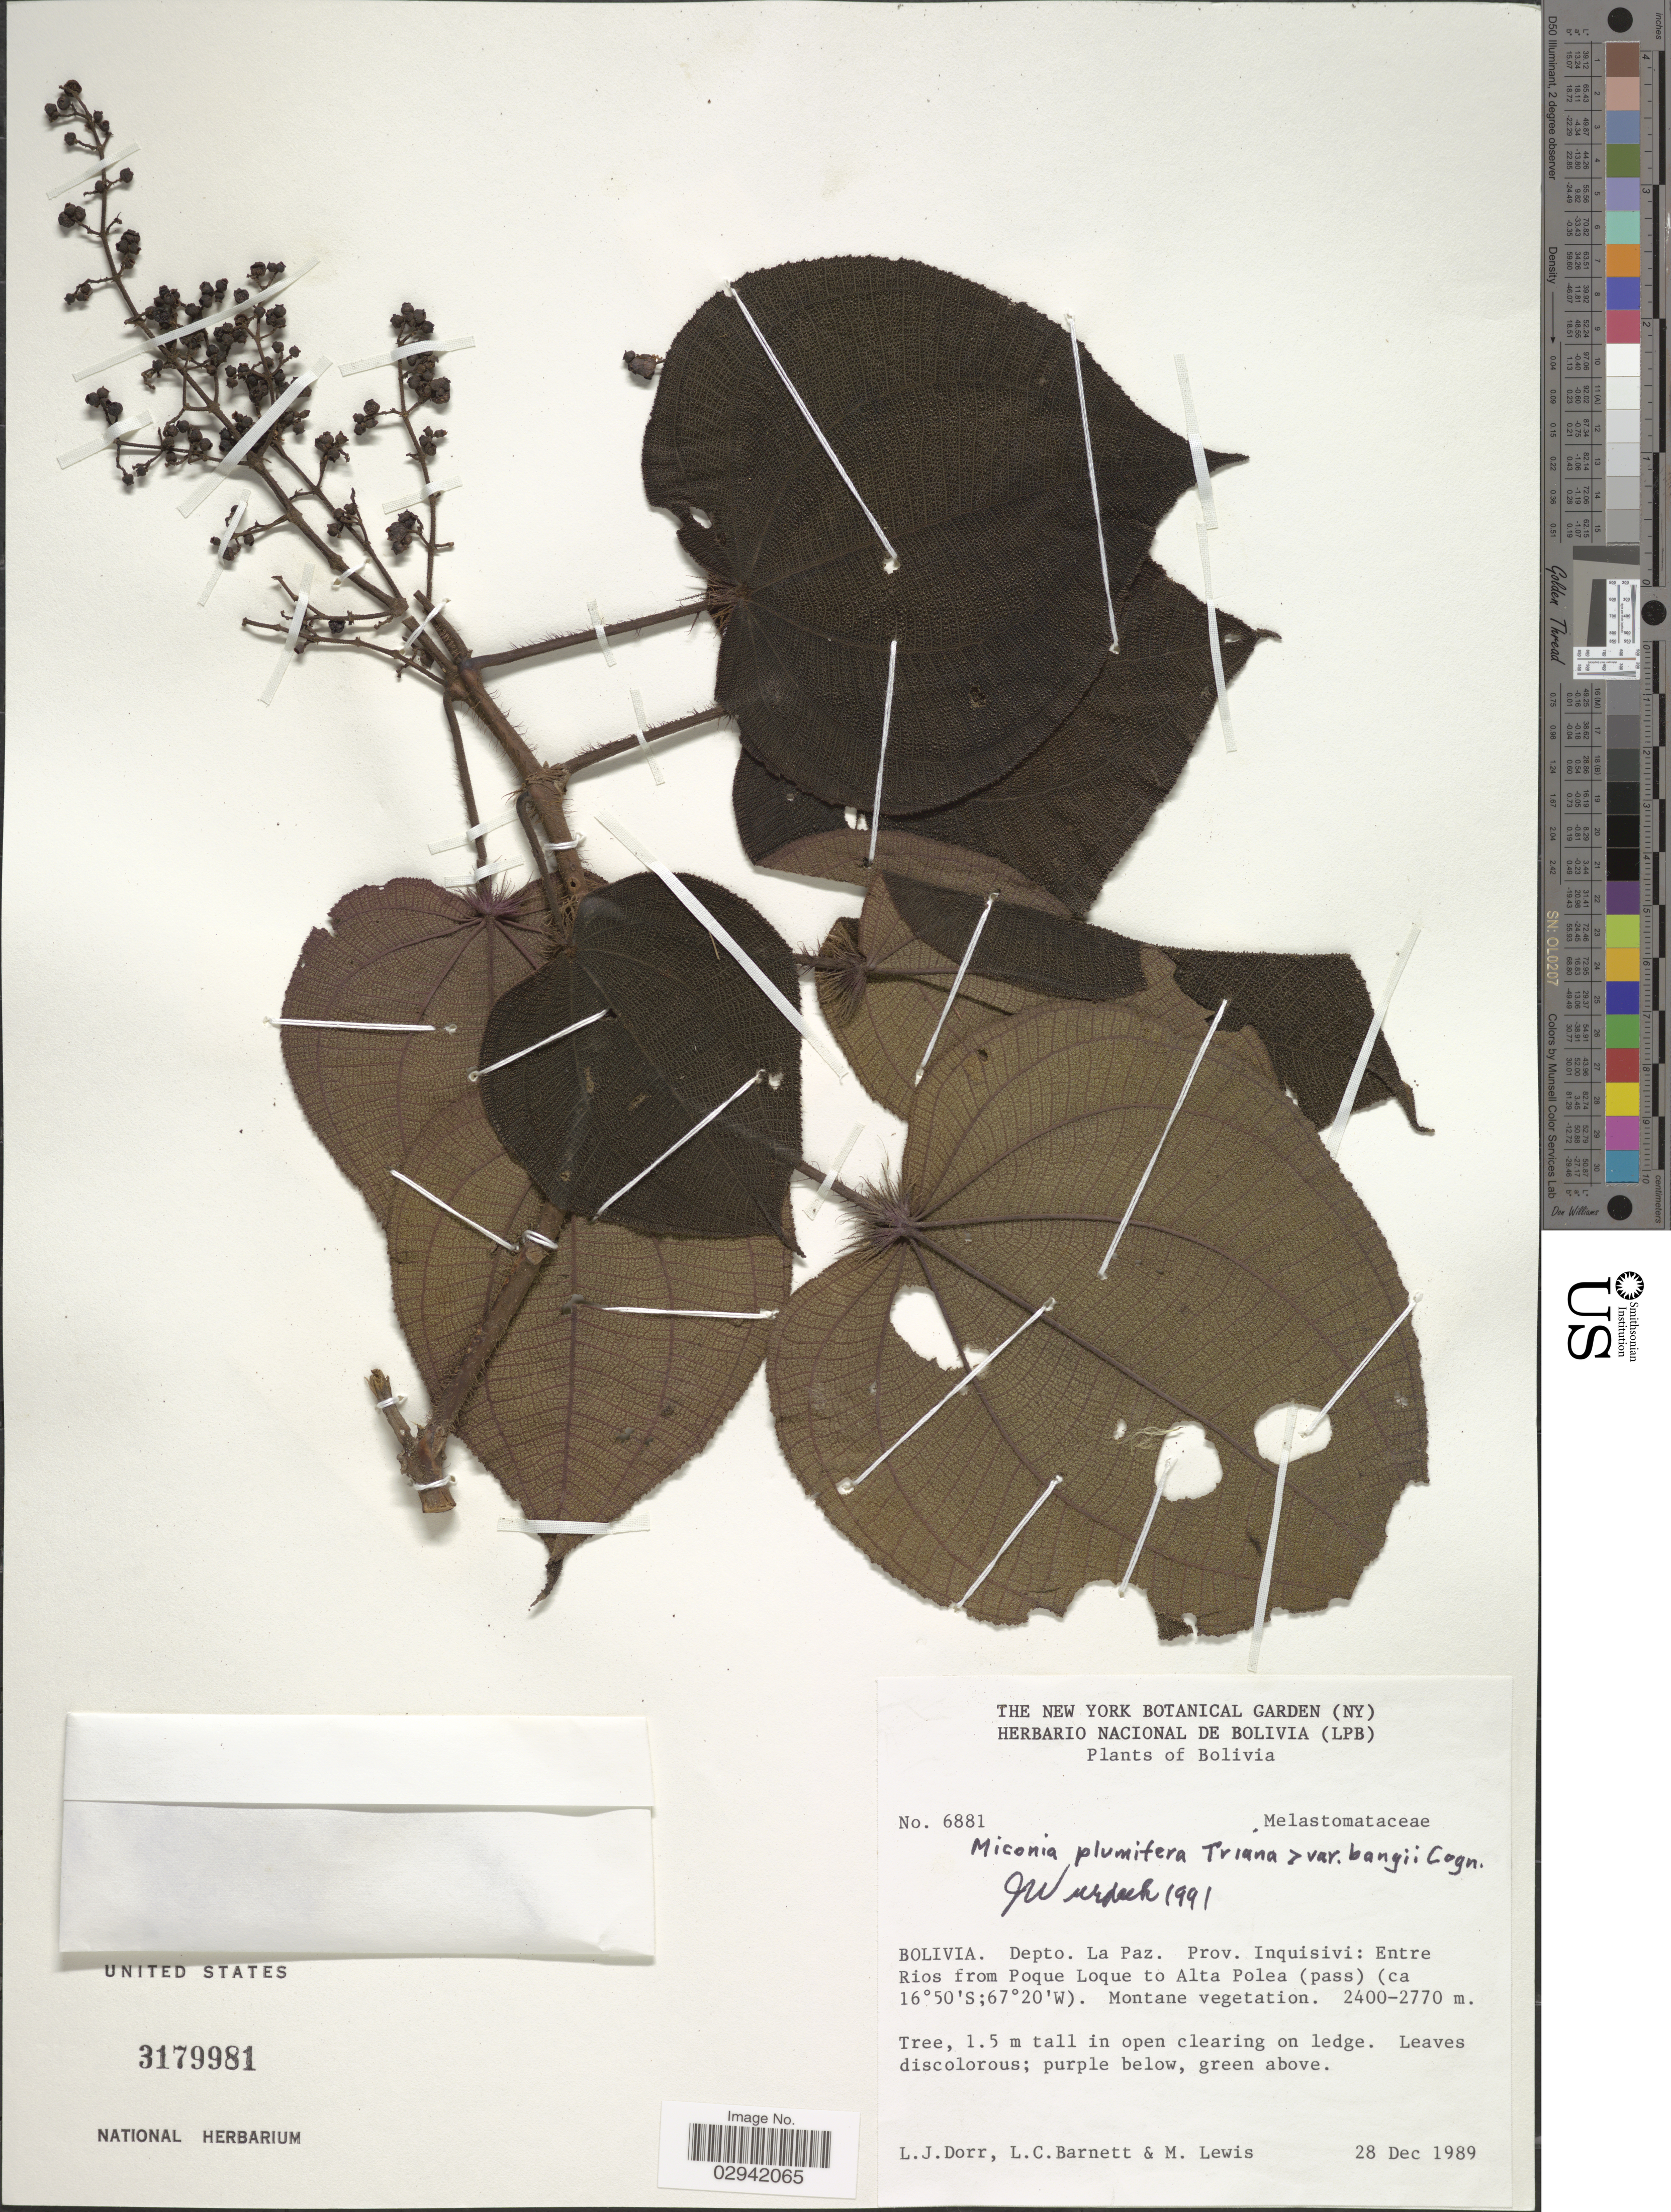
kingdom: Plantae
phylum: Tracheophyta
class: Magnoliopsida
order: Myrtales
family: Melastomataceae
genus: Miconia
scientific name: Miconia plumifera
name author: Triana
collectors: L. J. Dorr, L. C. Barnett & M. Lewis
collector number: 6881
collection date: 1989-12-28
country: Bolivia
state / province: La Paz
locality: Depto. La Paz. Prov. Inquisivi: Entre Rios from Poque Loque to Alta Polea (pass).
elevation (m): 2400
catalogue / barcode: US 3179981